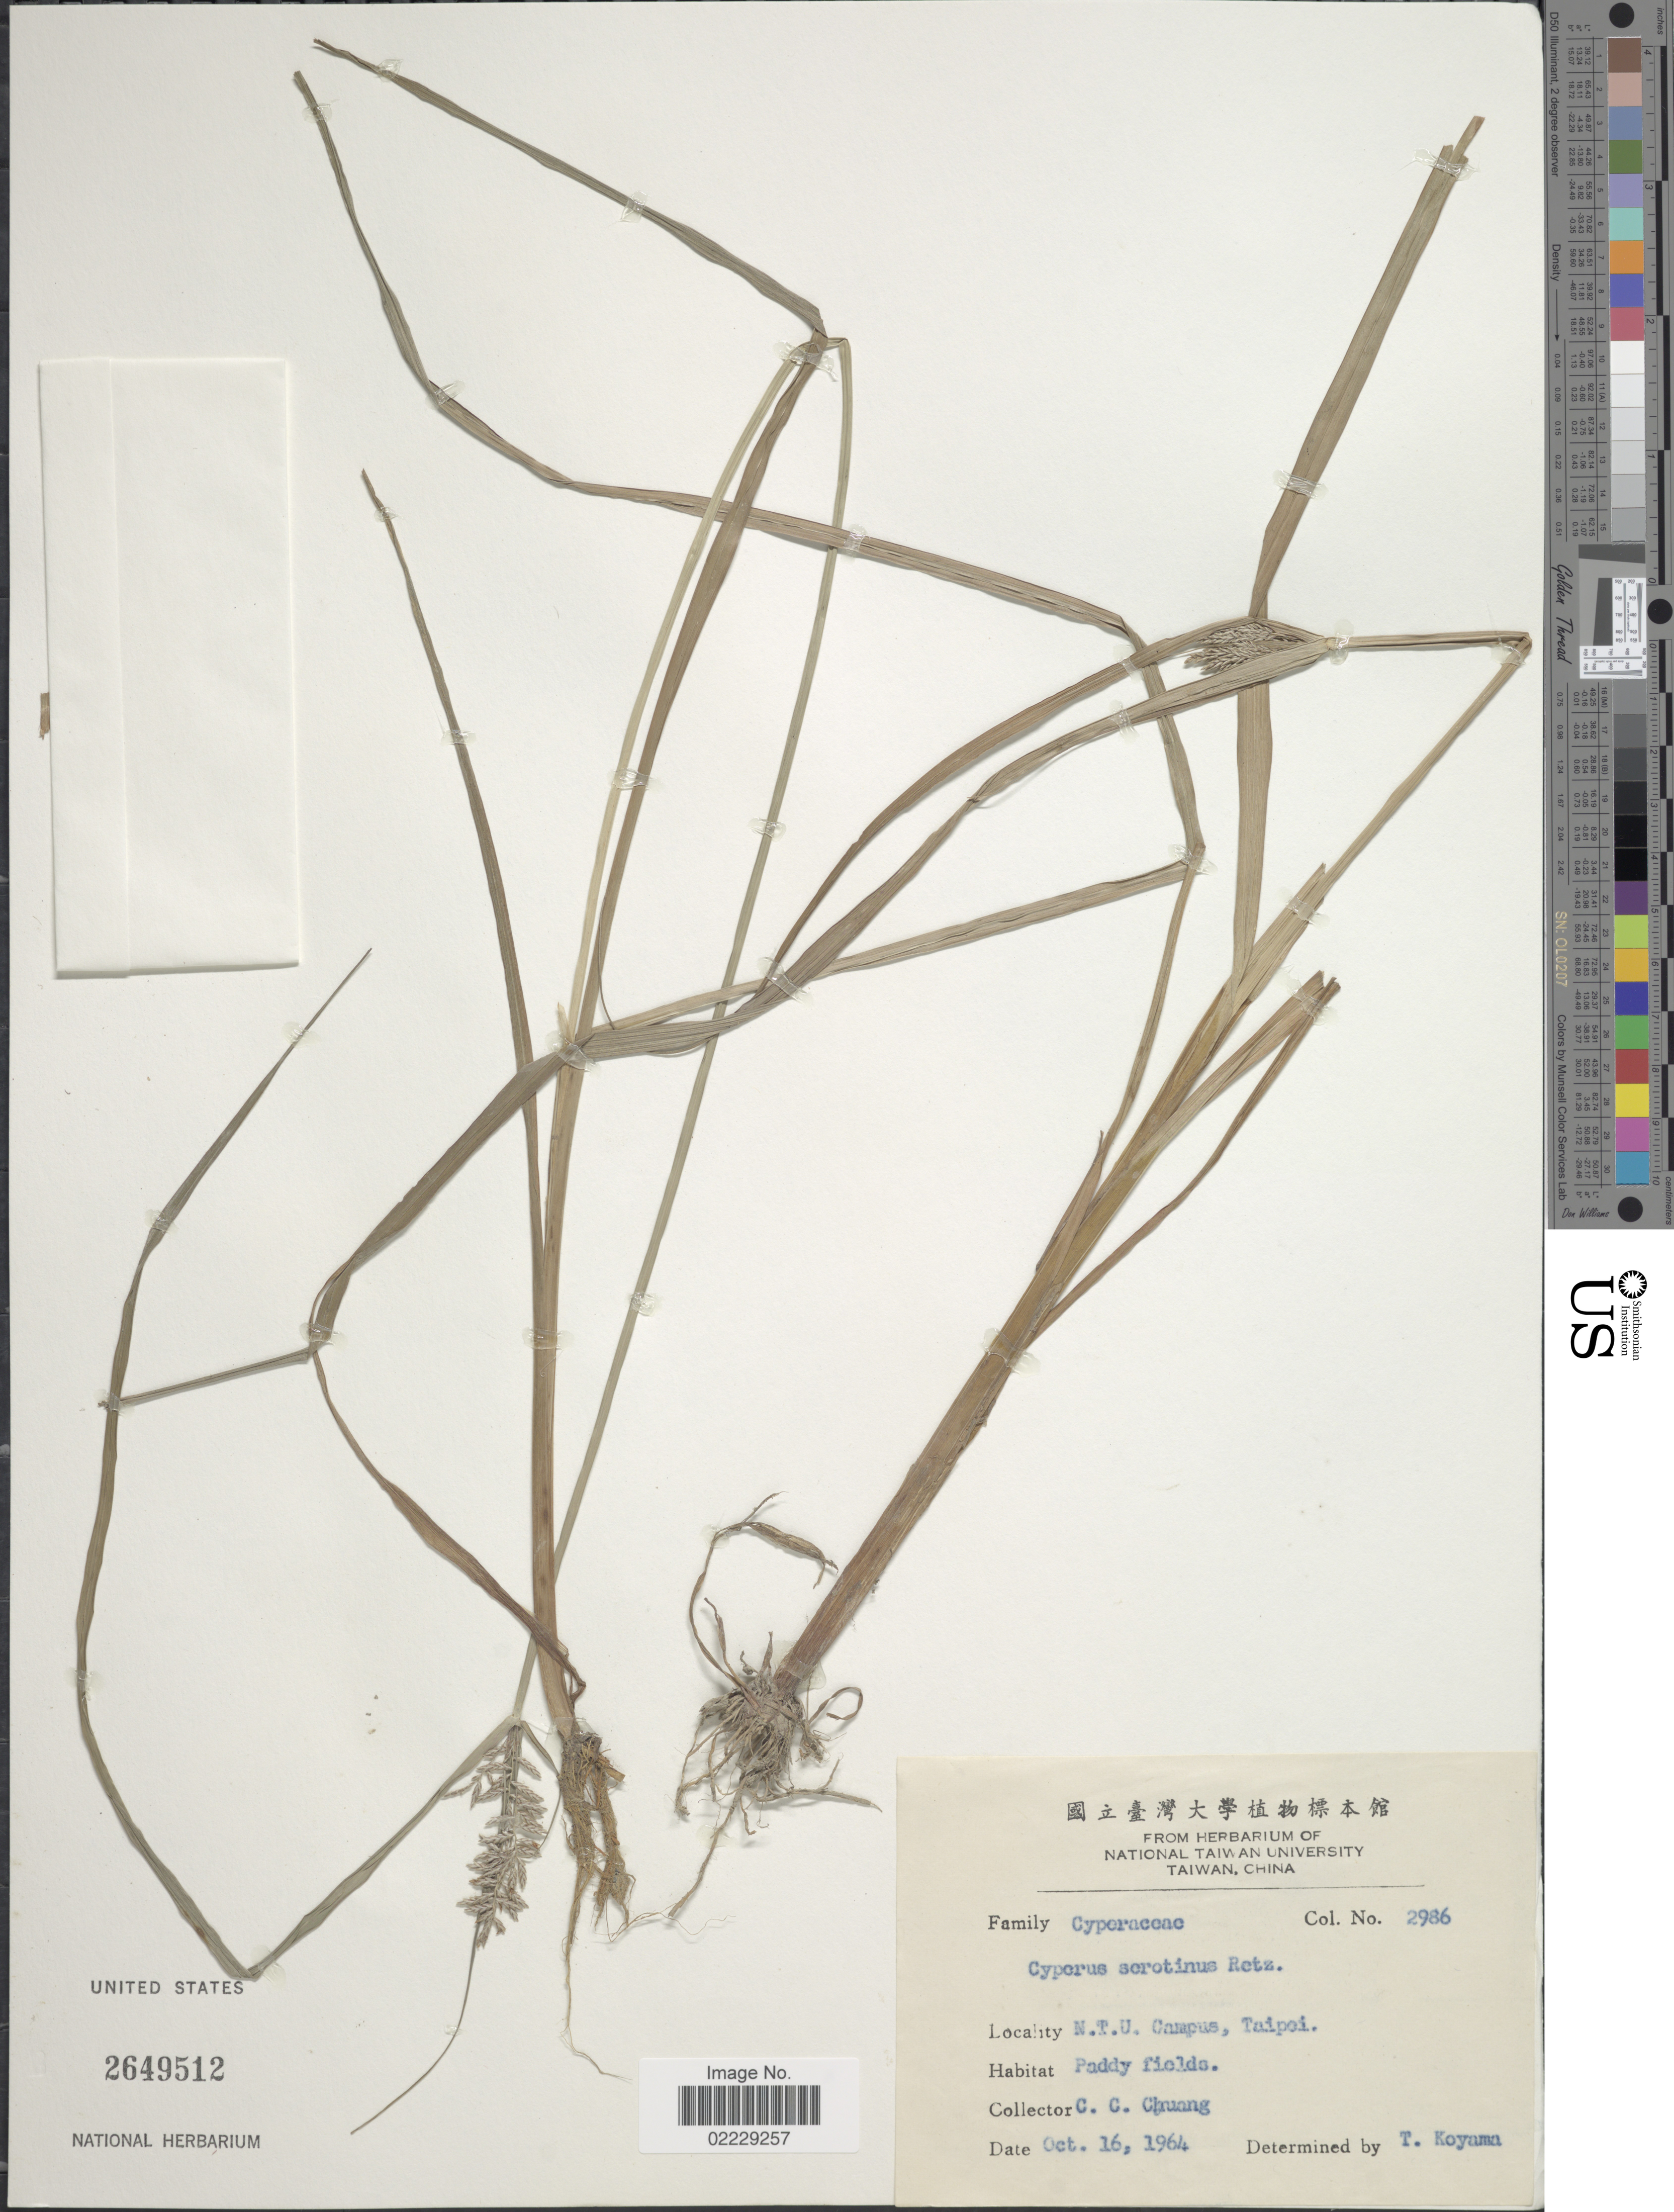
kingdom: Plantae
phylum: Tracheophyta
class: Liliopsida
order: Poales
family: Cyperaceae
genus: Cyperus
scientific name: Cyperus serotinus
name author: Rottb.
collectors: C. C. Chuang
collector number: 2986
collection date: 1964-10-16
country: Taiwan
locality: N.T.U. Campus, Taipei [interpreted], paddy fields.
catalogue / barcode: US 2649512